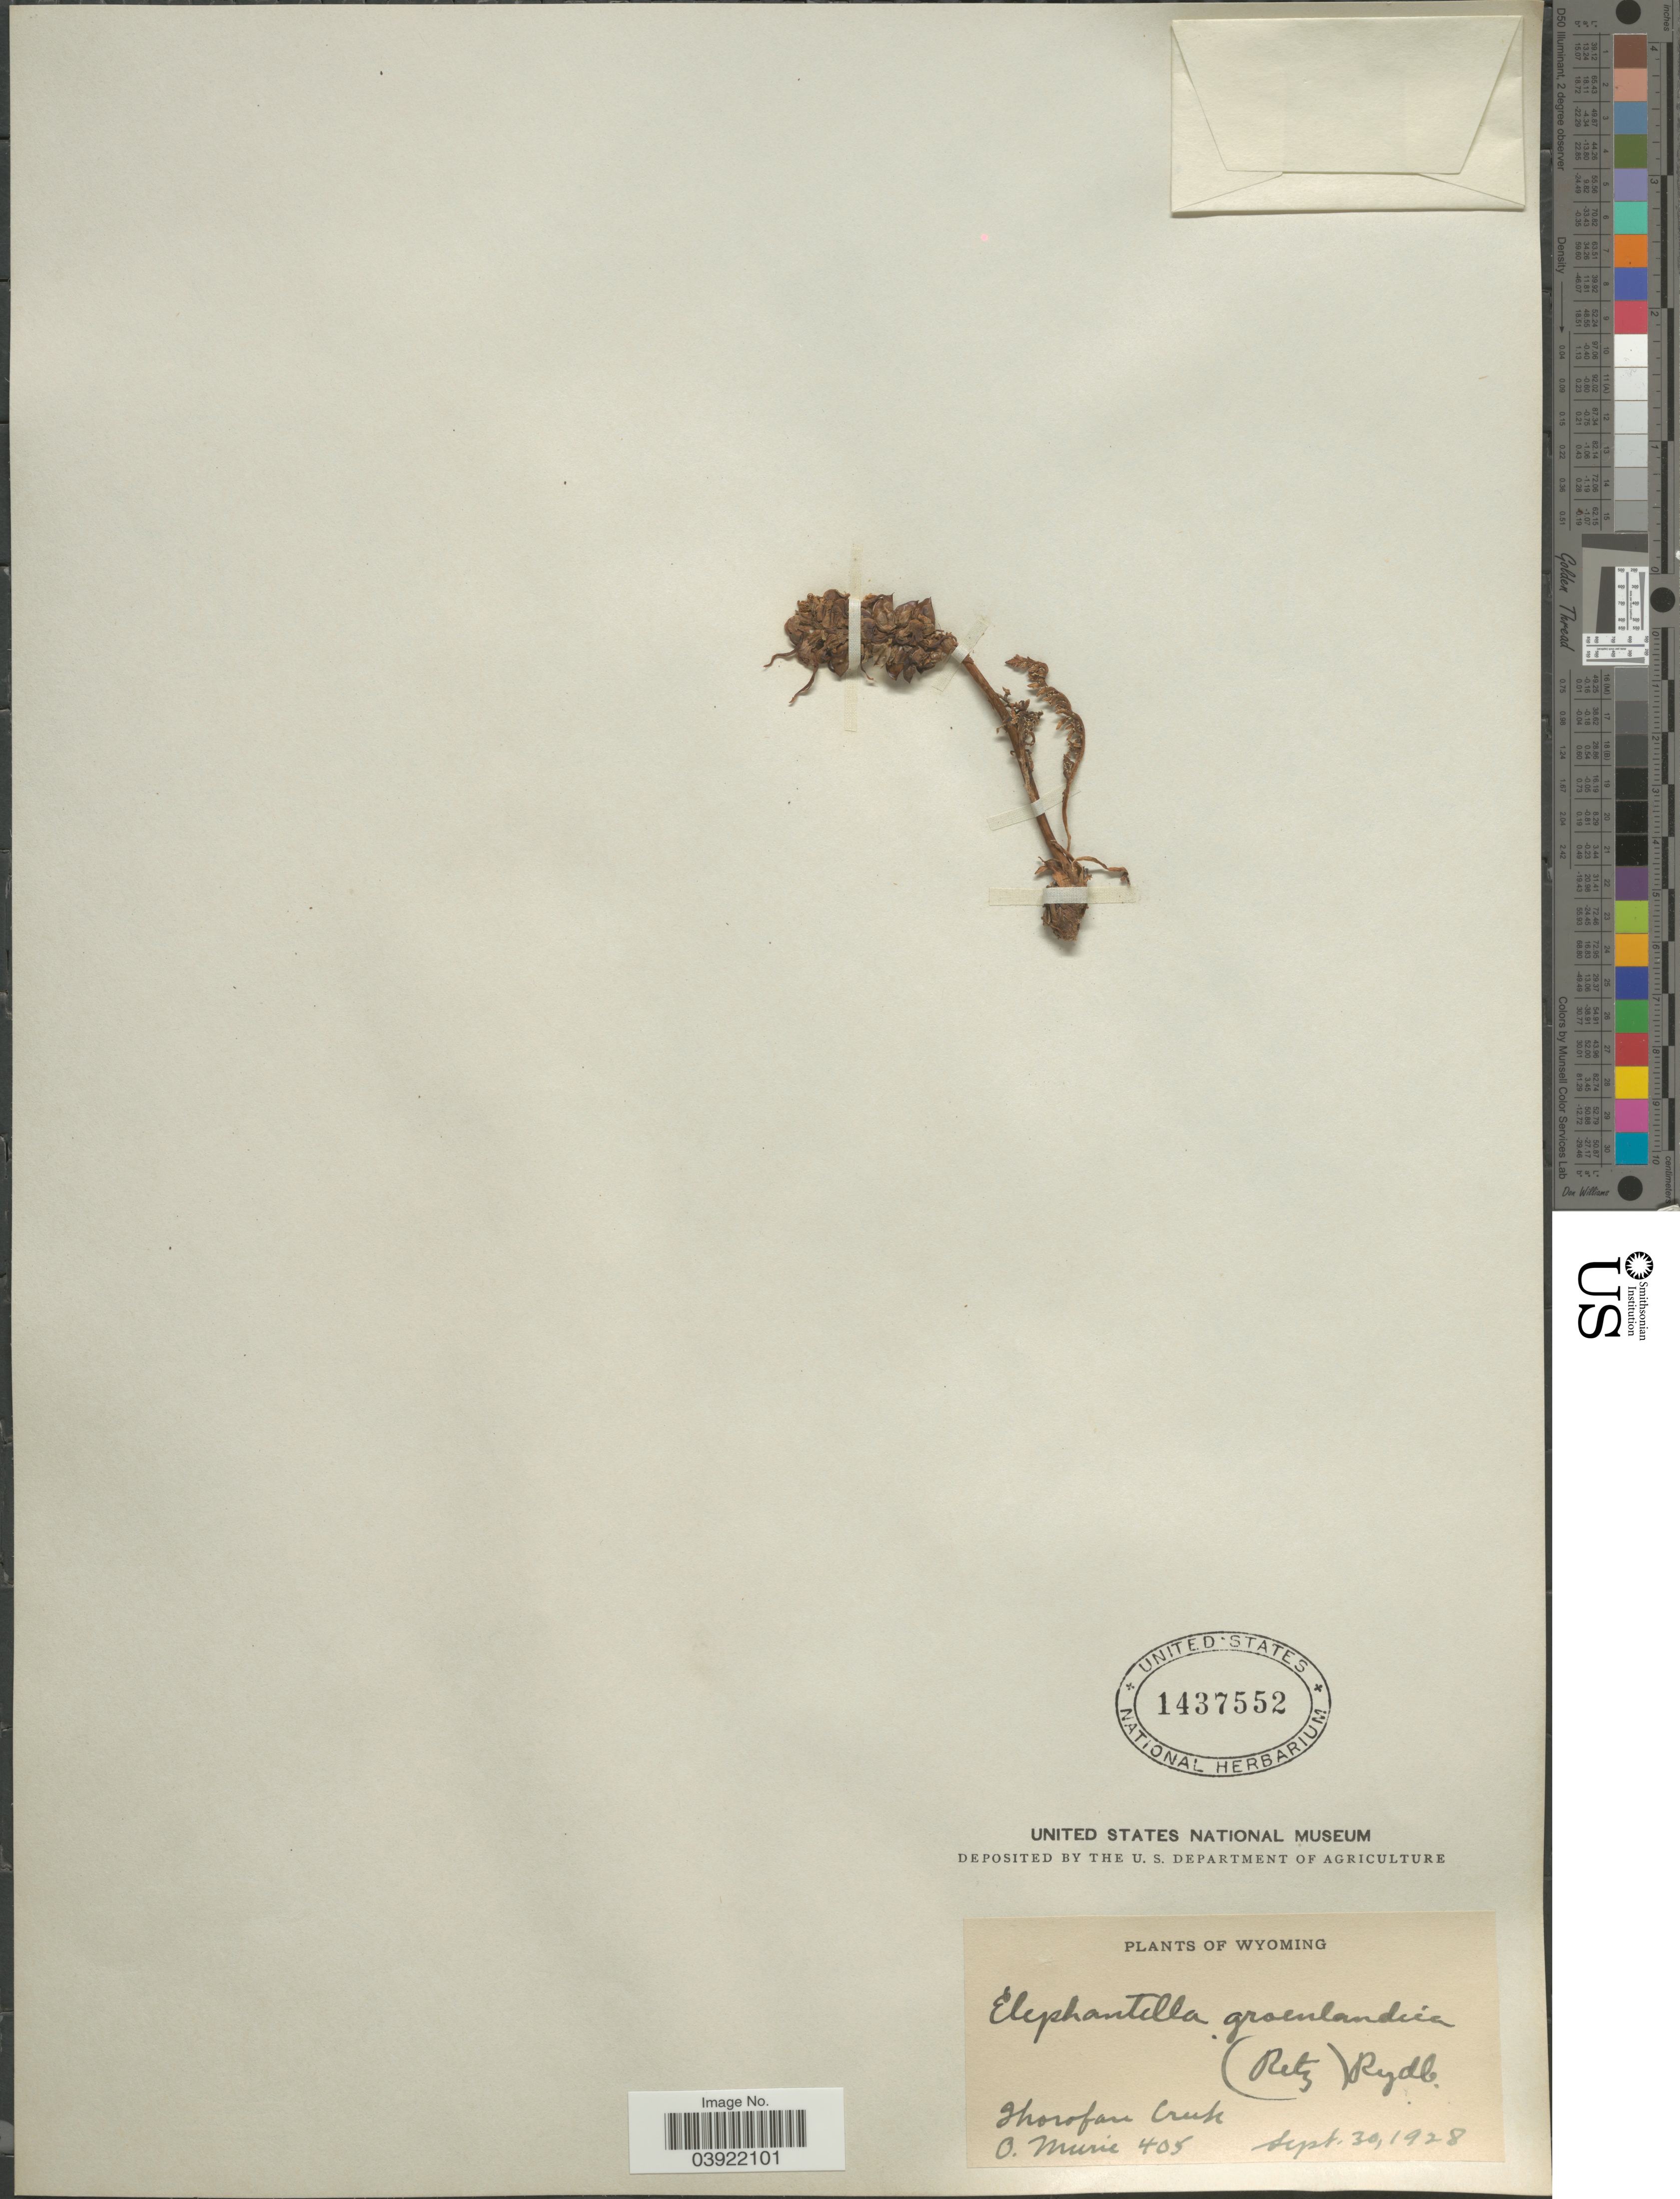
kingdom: Plantae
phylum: Tracheophyta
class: Magnoliopsida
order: Lamiales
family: Orobanchaceae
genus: Pedicularis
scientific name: Pedicularis groenlandica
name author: Retz.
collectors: O. Murie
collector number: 405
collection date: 1928-09-30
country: United States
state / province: Wyoming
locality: Thorofare Creek.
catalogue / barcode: US 1437552